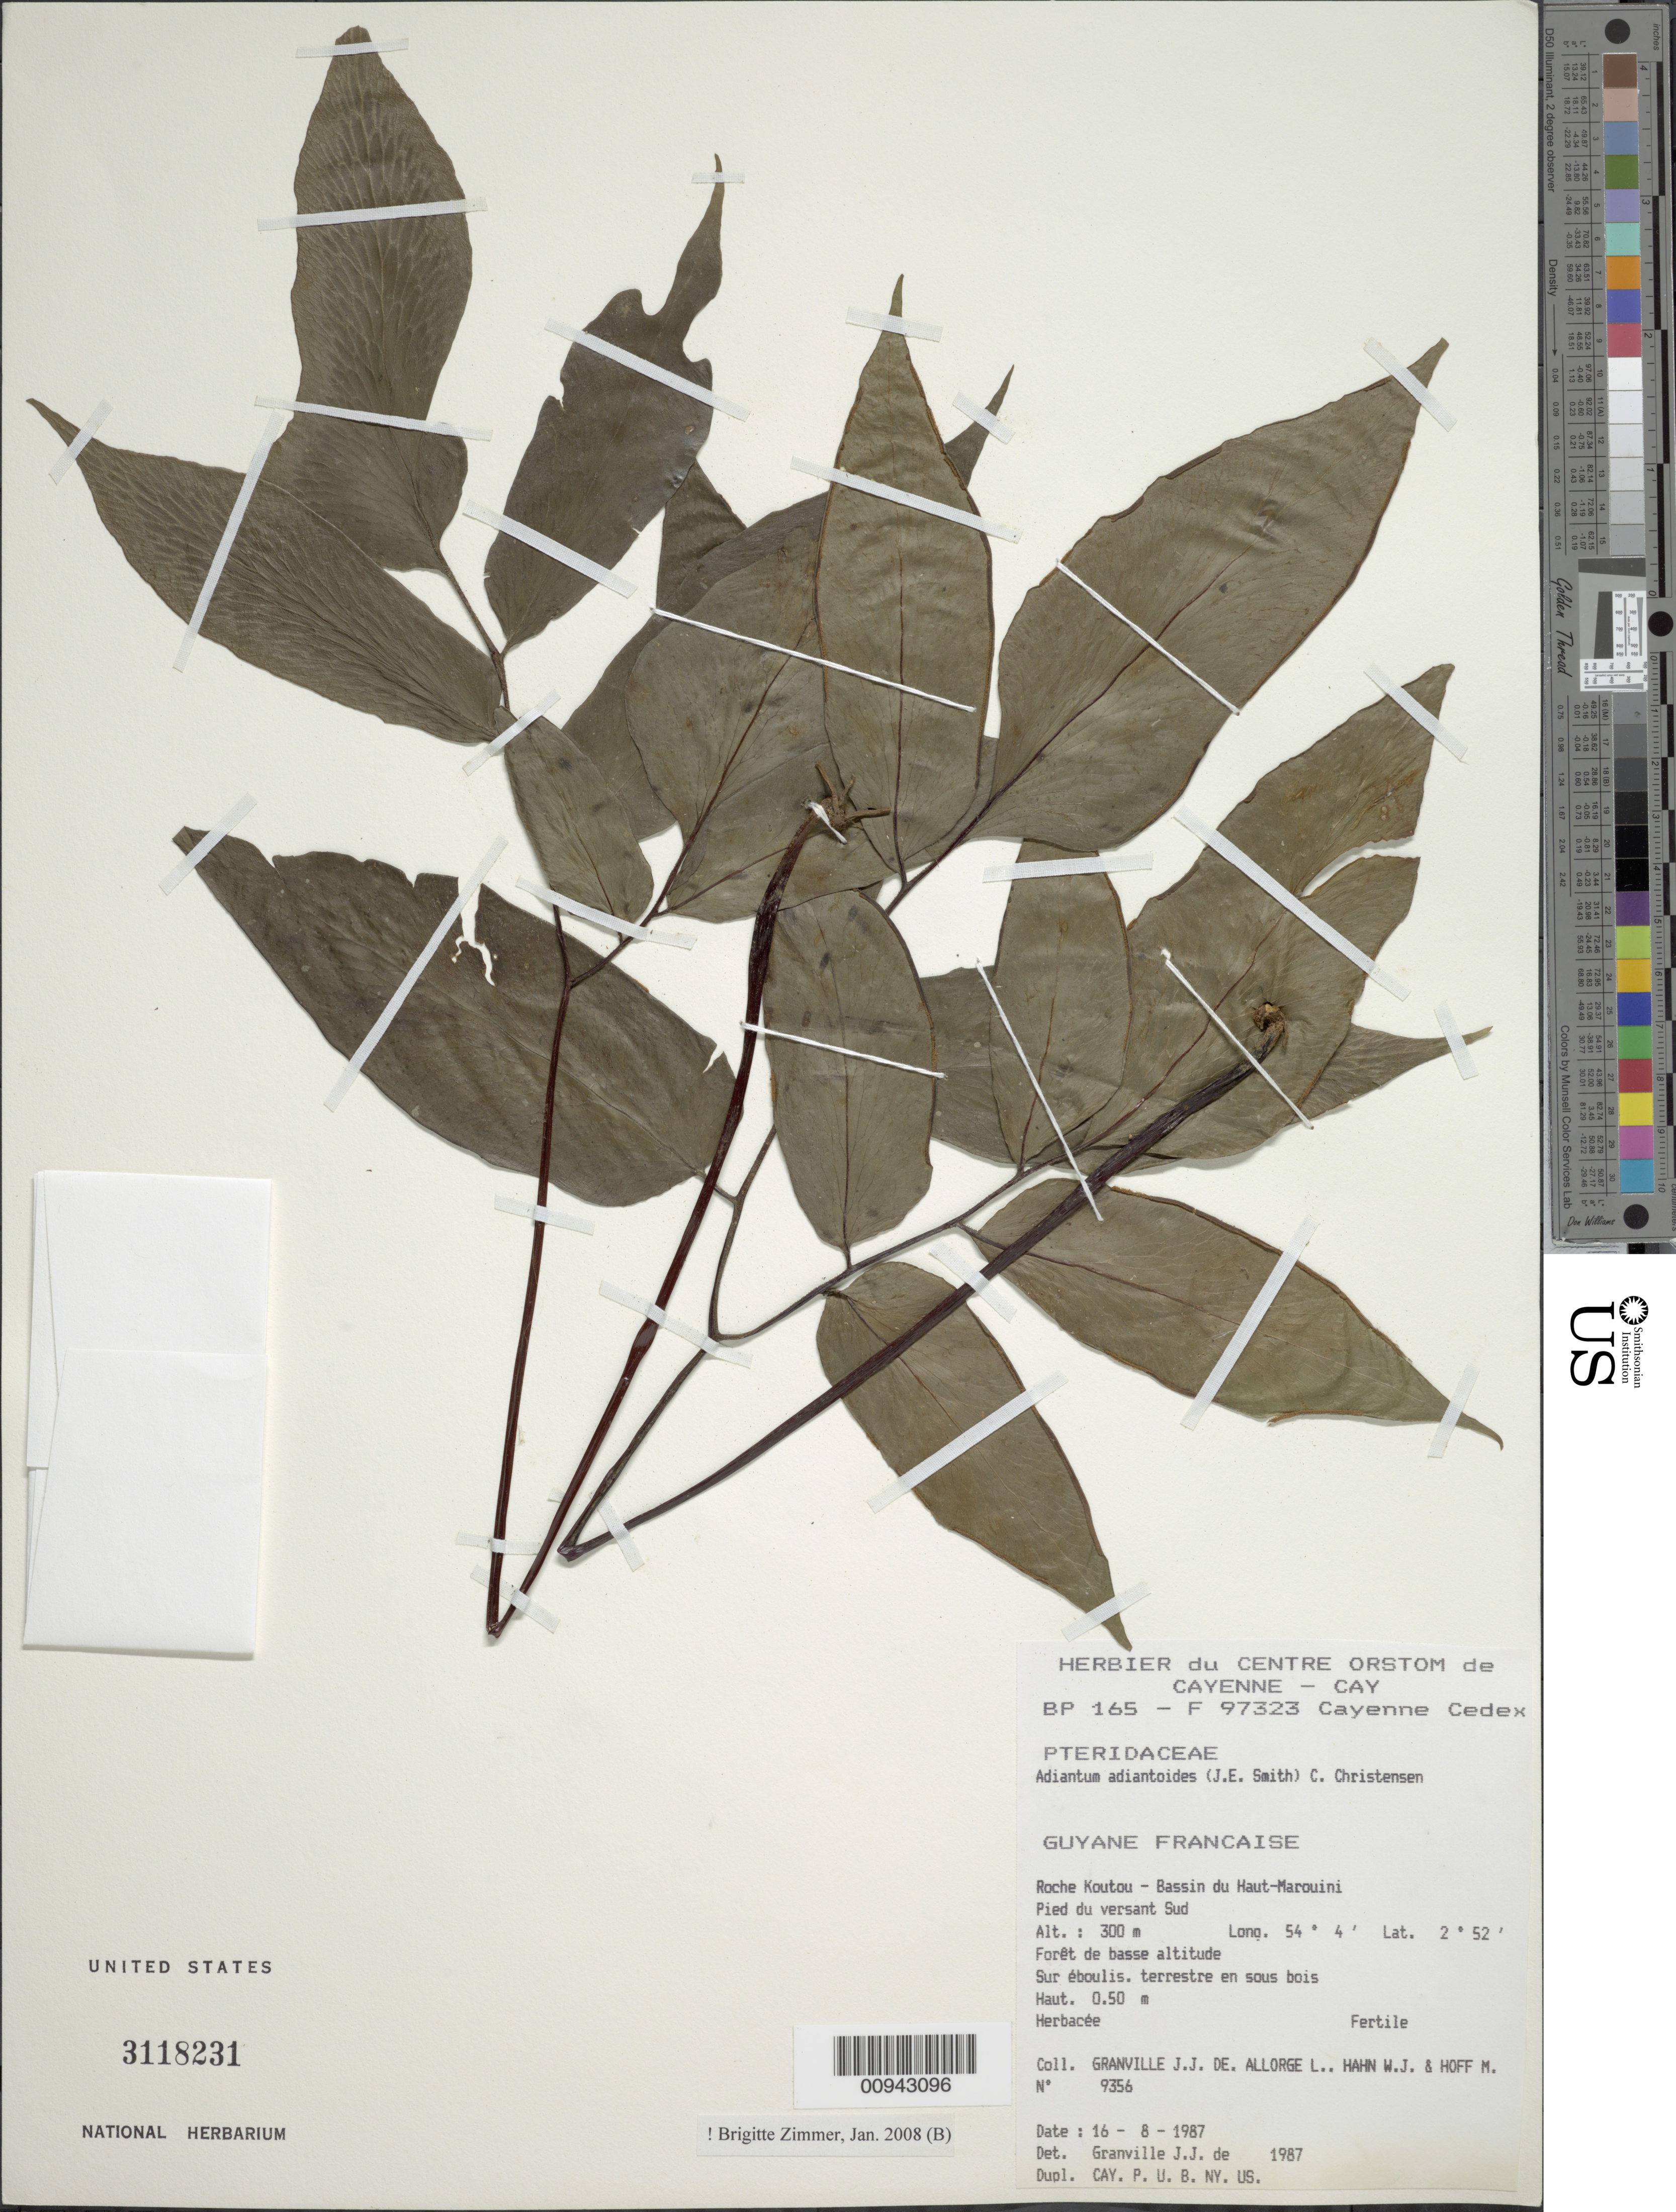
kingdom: Plantae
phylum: Tracheophyta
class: Polypodiopsida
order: Polypodiales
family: Pteridaceae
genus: Adiantum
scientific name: Adiantum adiantoides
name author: (J. Sm.) C. Chr.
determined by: Zimmer, B.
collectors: J.-J. de Granville, L. Allorge, W. J. Hahn & M. Hoff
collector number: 9356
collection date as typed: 16-Aug-87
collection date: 1987-08-16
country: French Guiana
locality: Roche Koutou, Bassin du Haut-Marouini, Pied du versant Sud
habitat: Forêt de basse altitude. Sur éboulis, terrestre en sous bois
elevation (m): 300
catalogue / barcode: US 3118231